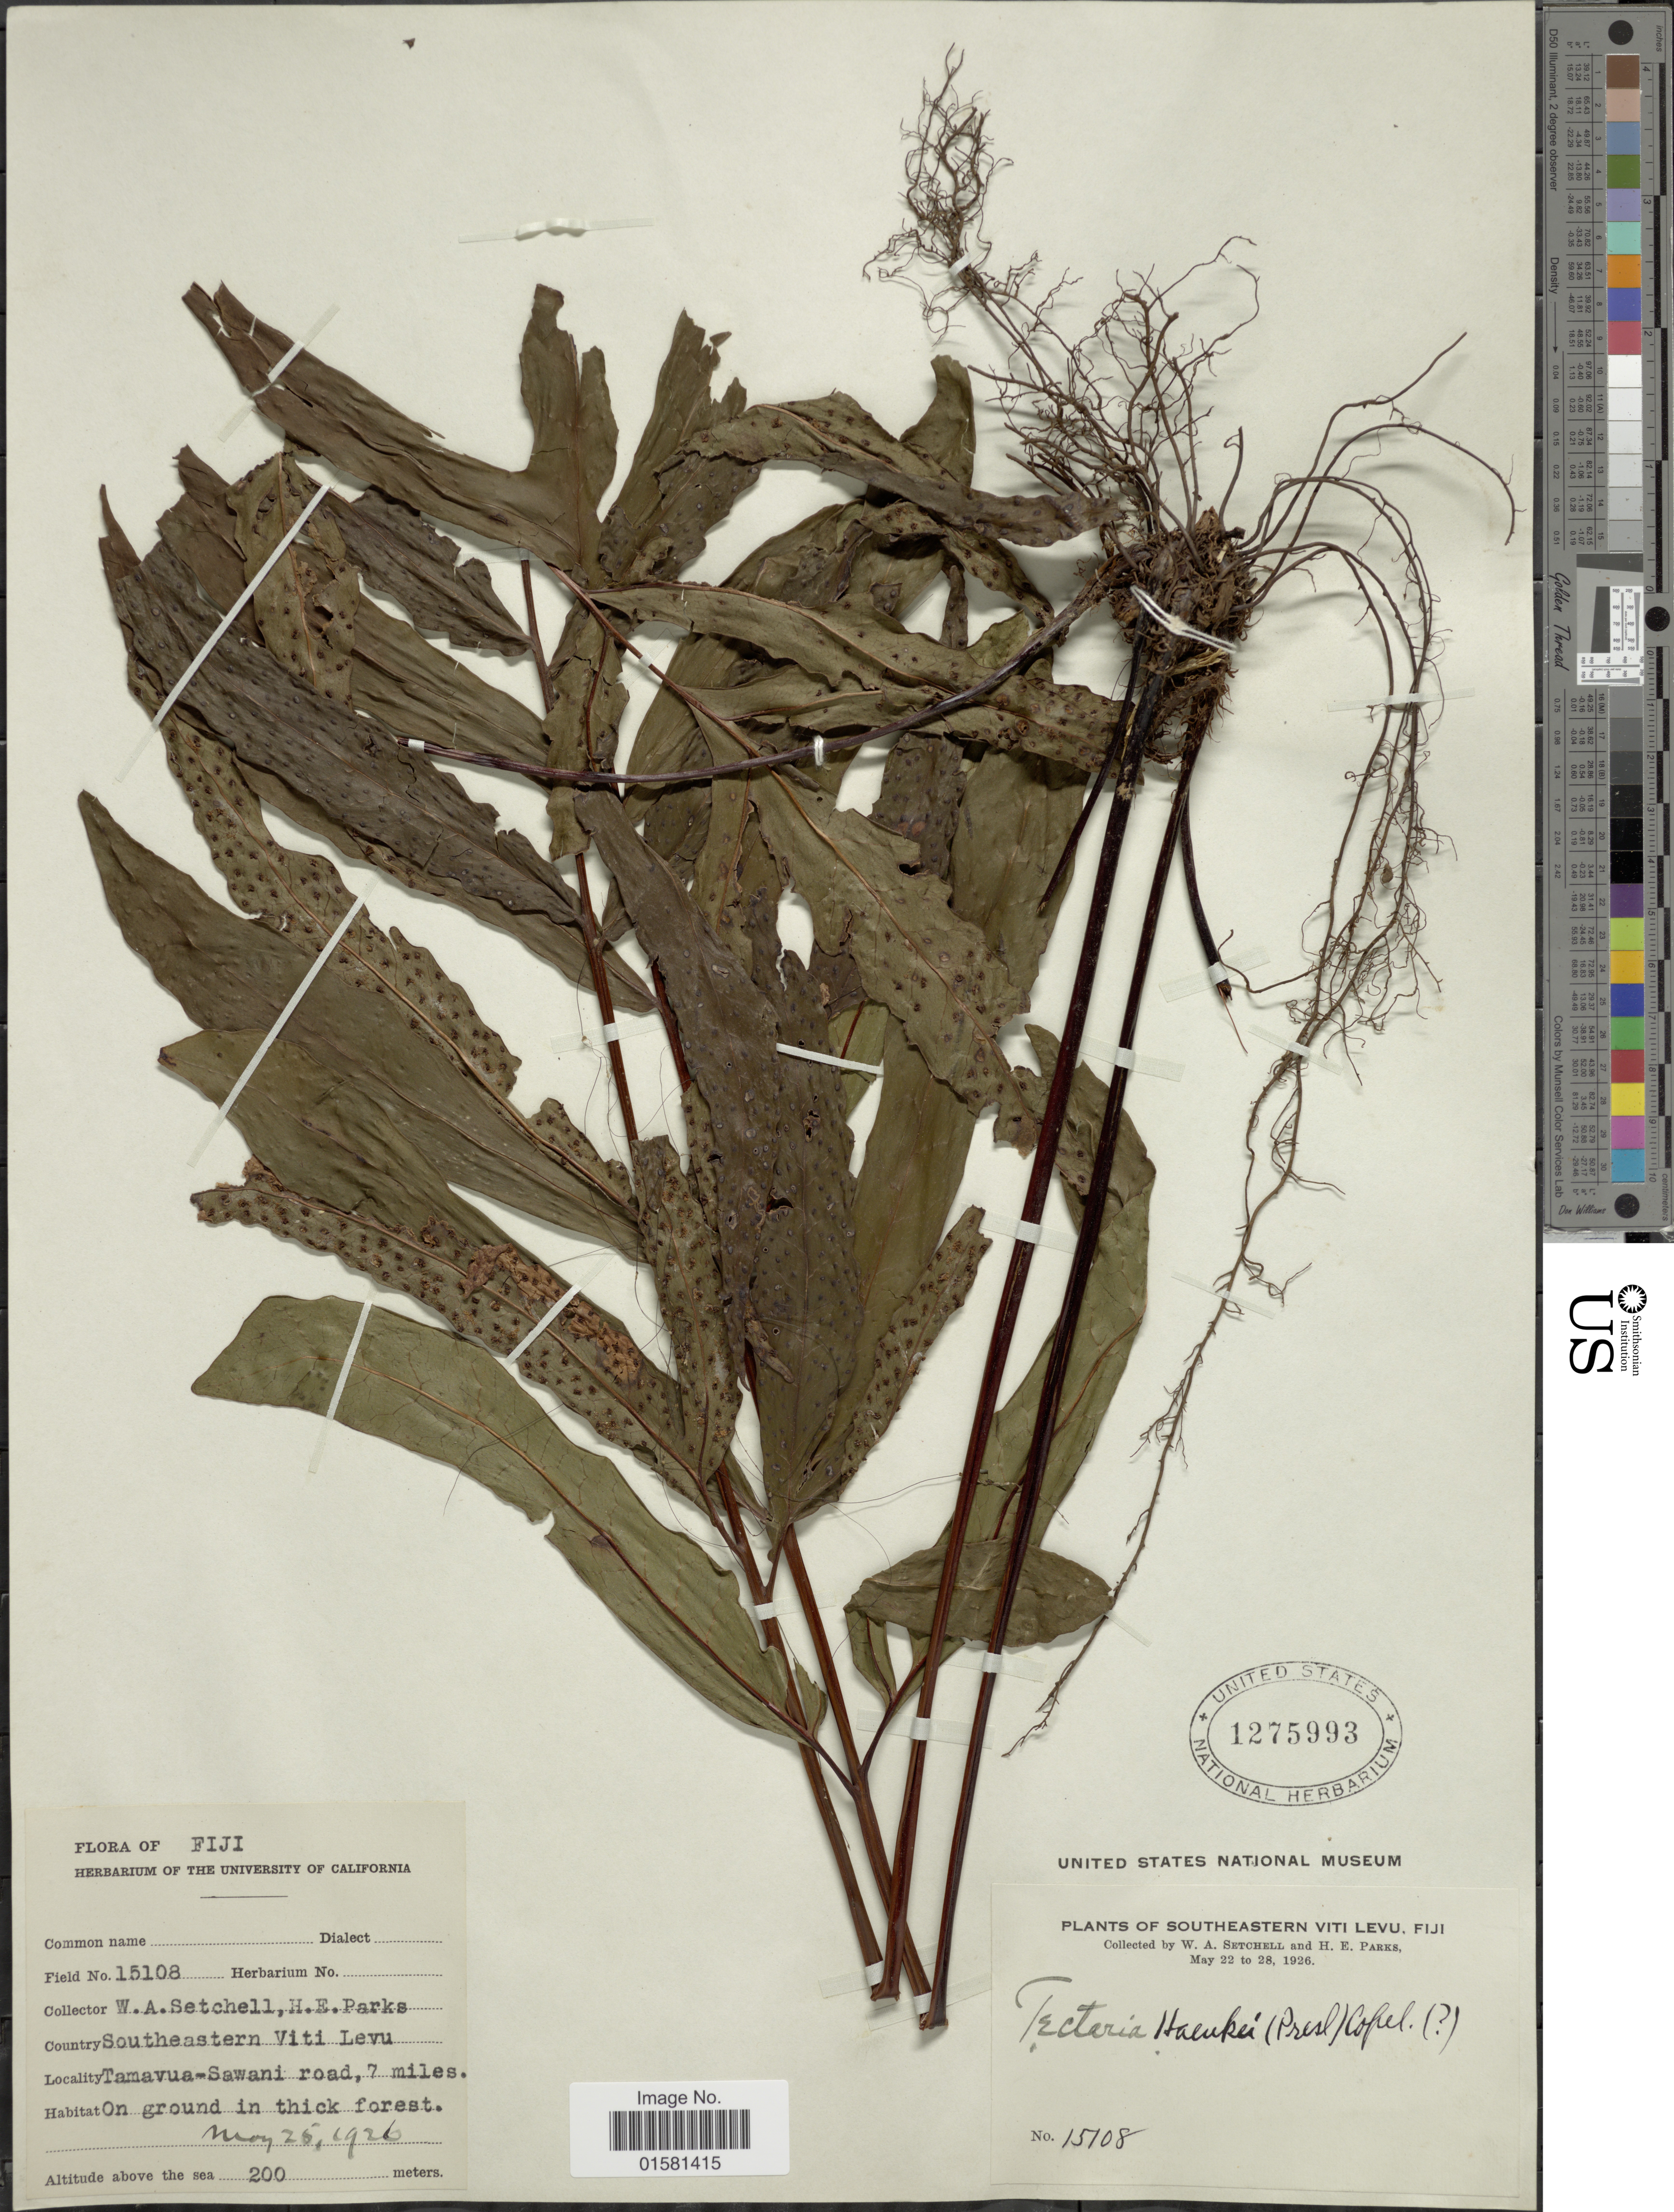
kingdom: Plantae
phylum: Tracheophyta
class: Polypodiopsida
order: Polypodiales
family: Tectariaceae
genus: Tectaria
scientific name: Tectaria haenkei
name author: (C. Presl) Copel.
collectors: W. Setchell & H. E. Parks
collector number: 15108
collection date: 1926-05-25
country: Fiji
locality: Fiji, Southeastern Viti Levu, Tamavua-Sawani road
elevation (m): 200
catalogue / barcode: US 1275993